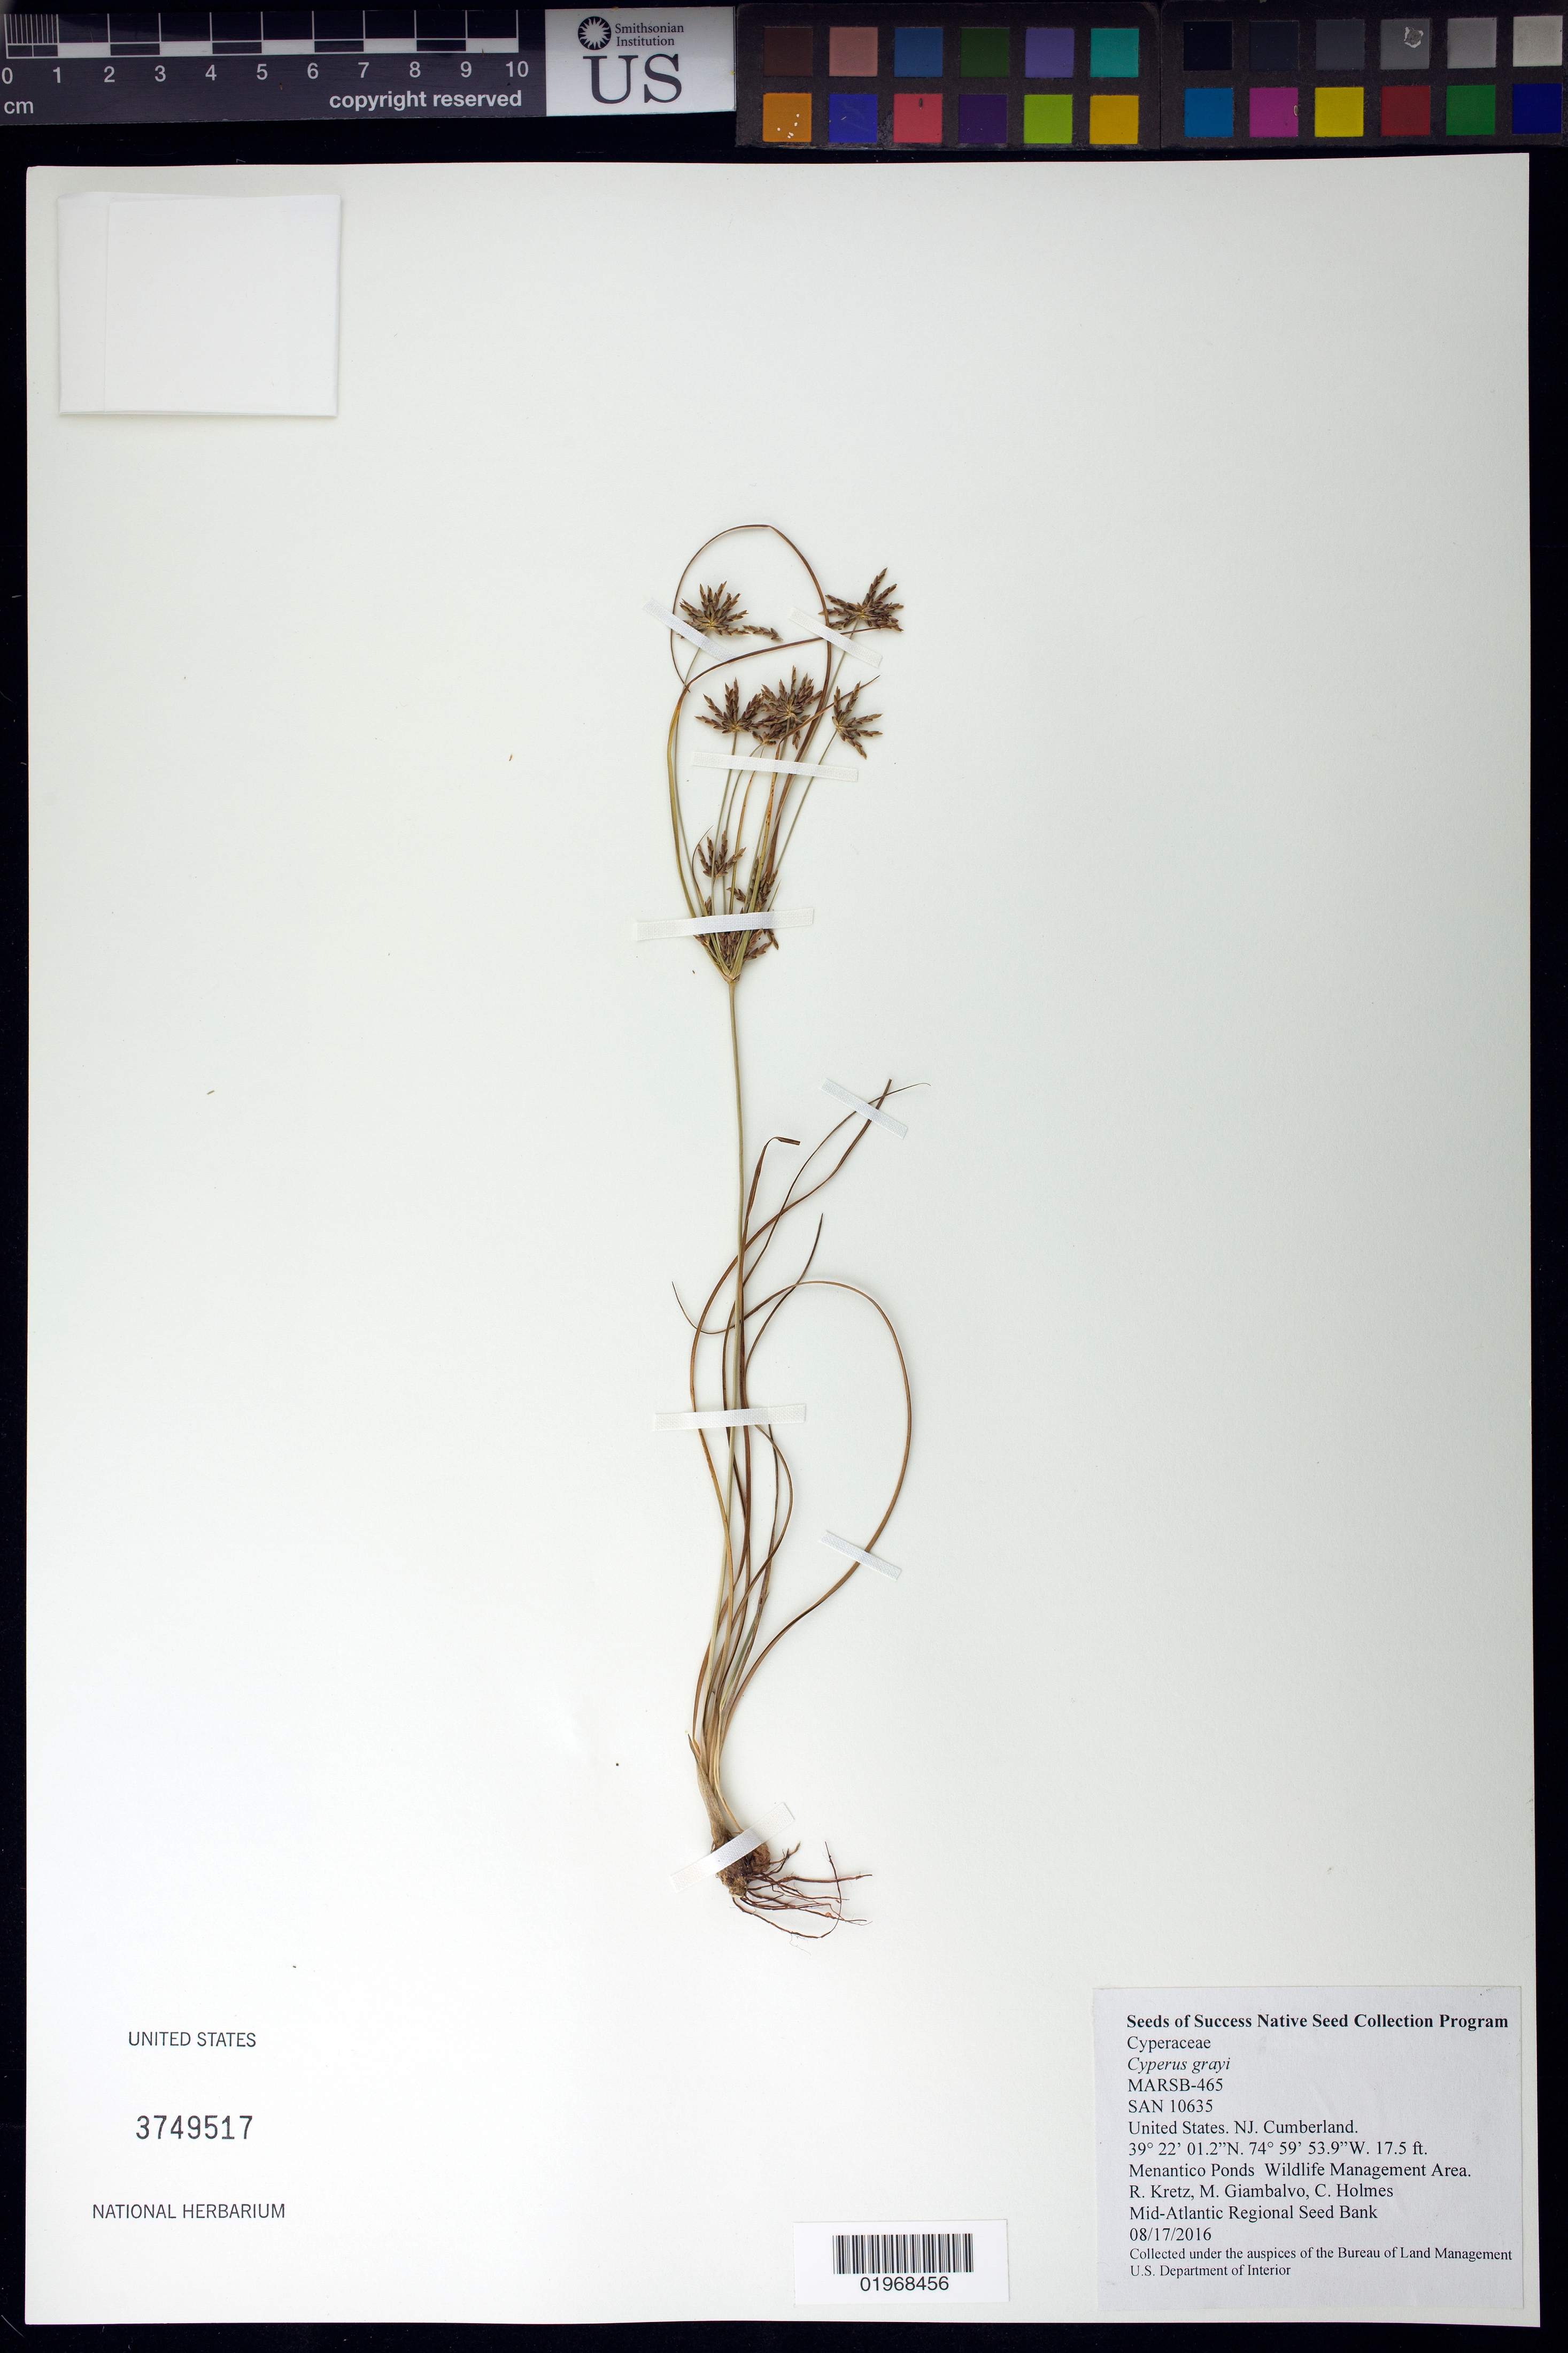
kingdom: Plantae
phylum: Tracheophyta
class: Liliopsida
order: Poales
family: Cyperaceae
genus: Cyperus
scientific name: Cyperus grayi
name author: Torr.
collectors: R. Kretz, M. Giambalvo & C. Holmes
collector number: MARCB-465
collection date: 2016-08-17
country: United States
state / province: New Jersey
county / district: Cumberland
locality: Menantico Ponds Wildlife Management Area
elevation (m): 5.3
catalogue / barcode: US 3749517